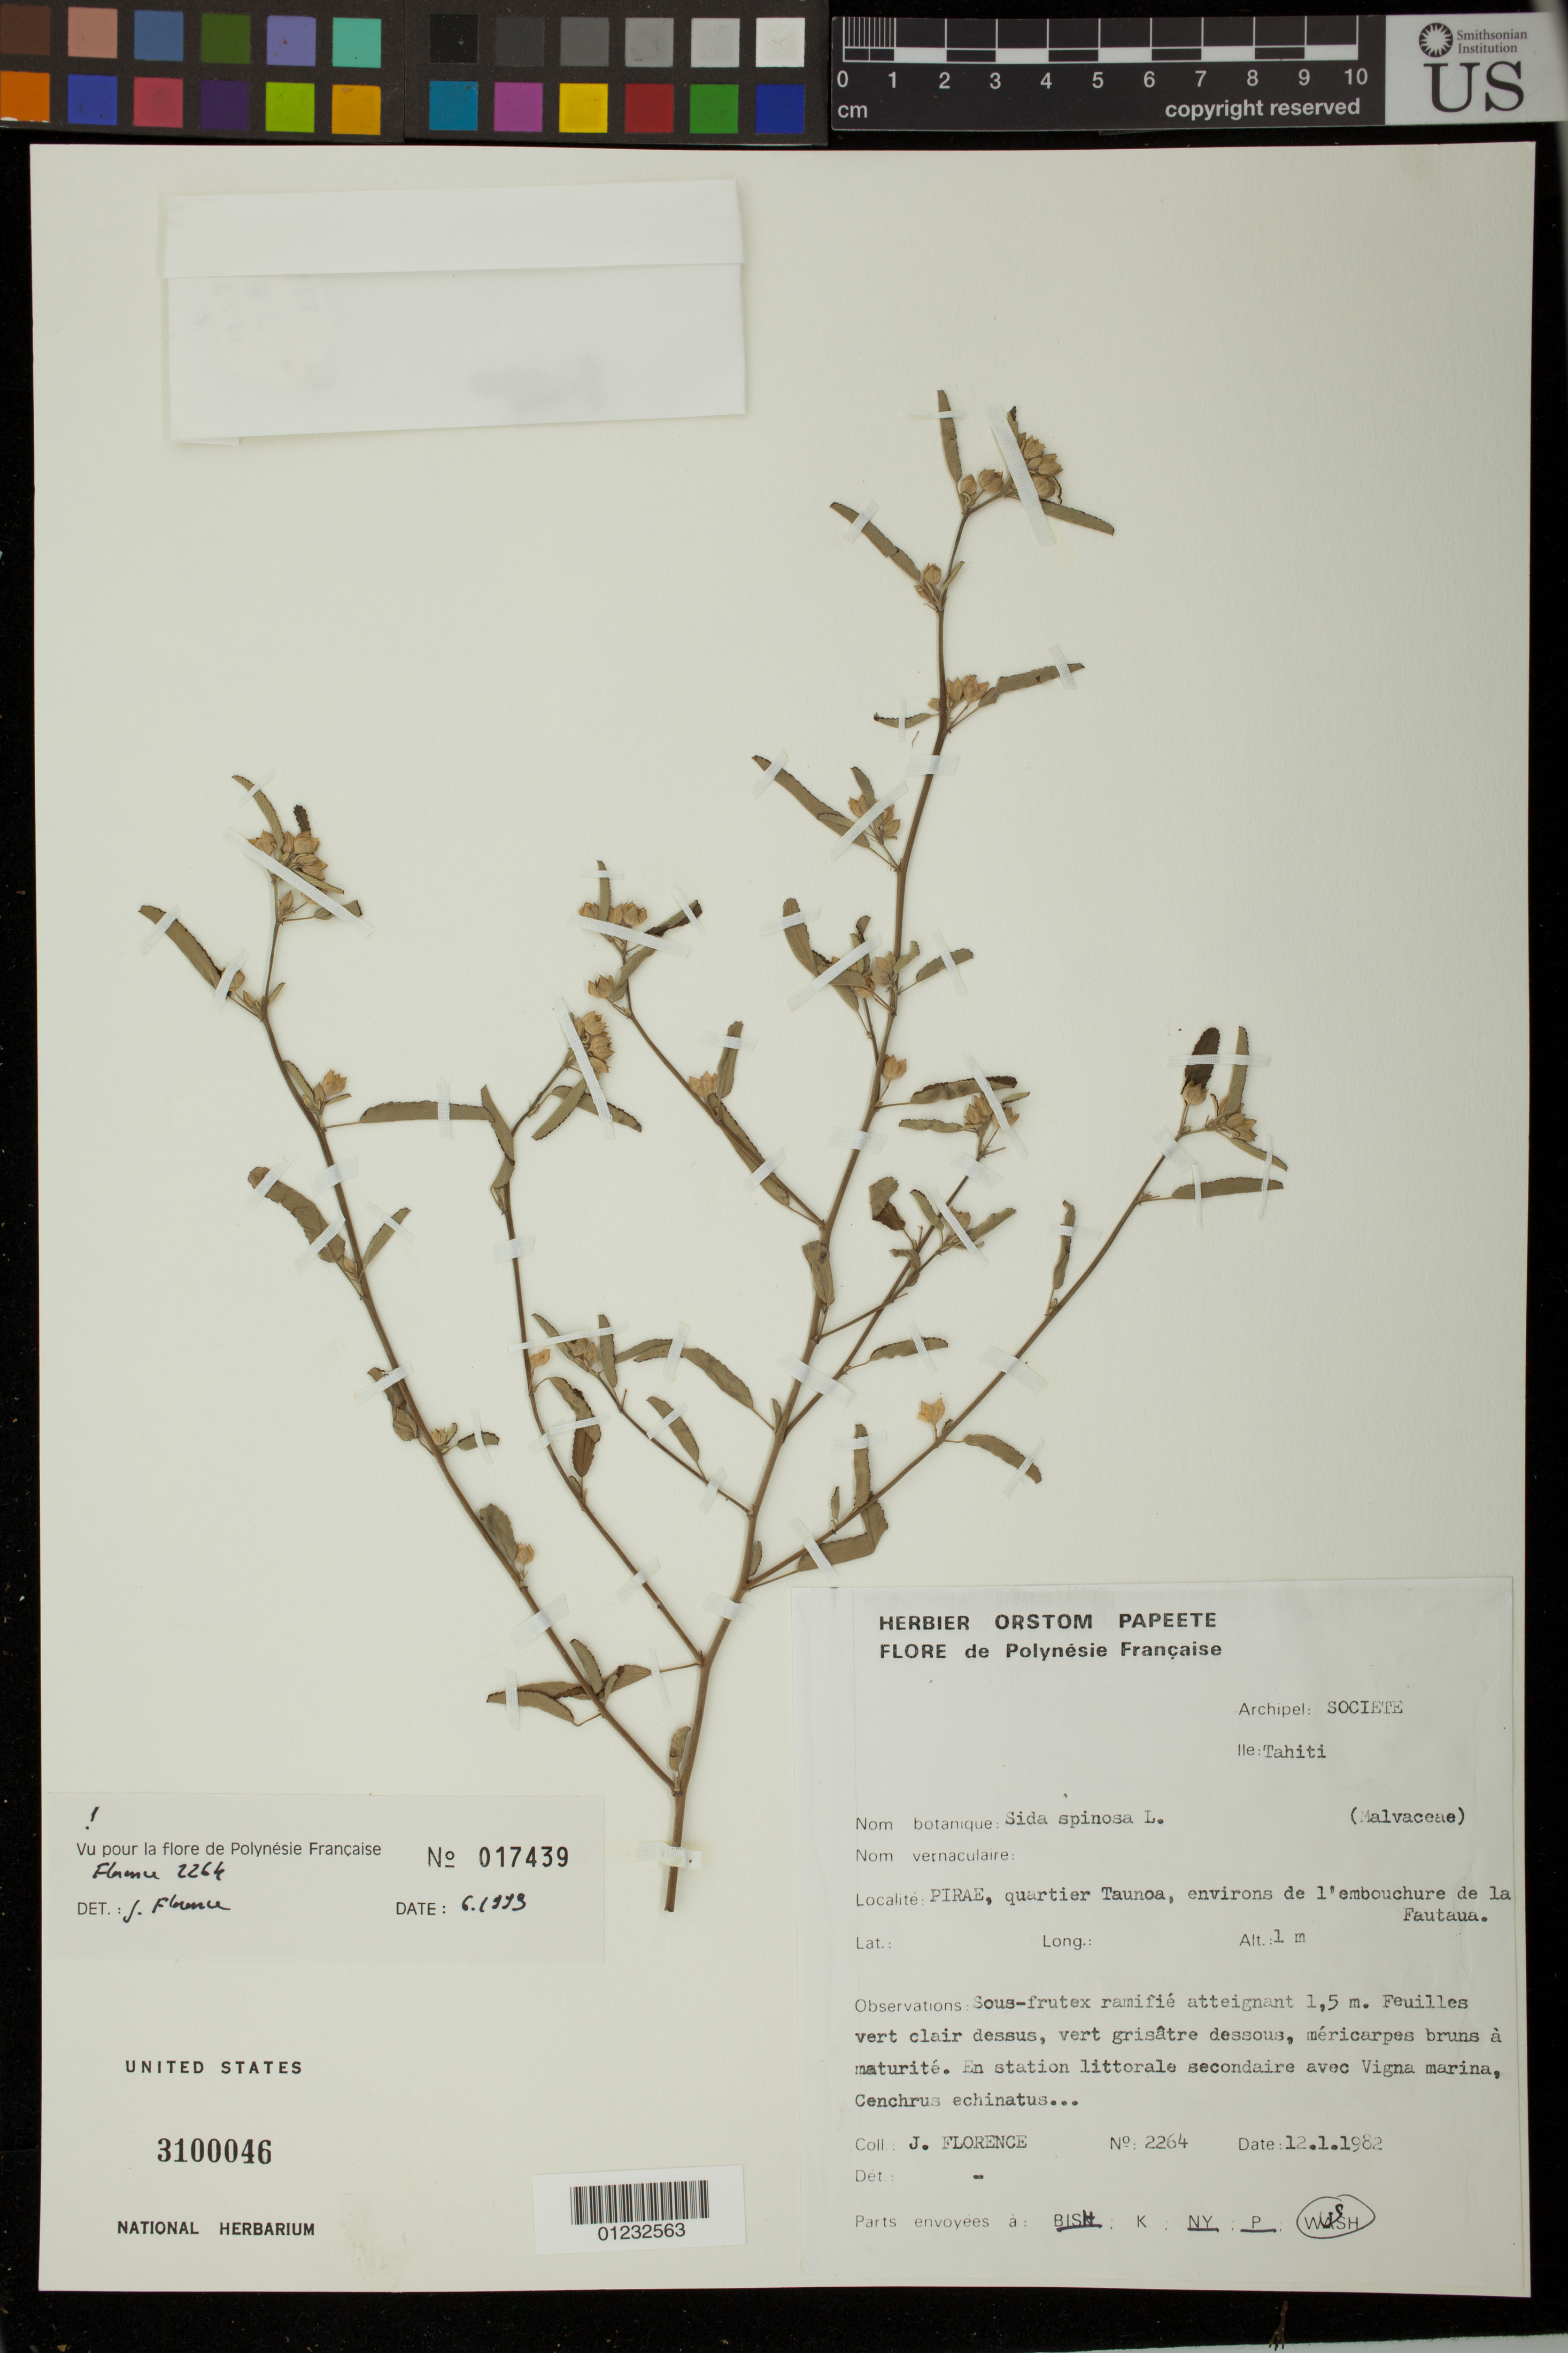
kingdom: Plantae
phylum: Tracheophyta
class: Magnoliopsida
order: Malvales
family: Malvaceae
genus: Sida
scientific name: Sida spinosa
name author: L.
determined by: Florence, J.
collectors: J. Florence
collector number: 2264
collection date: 1982-01-12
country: French Polynesia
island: Tahiti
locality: Pirae, quartier Taunoa, environs de l'embouchure de la Fautaua.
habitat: En station littorale secondaire.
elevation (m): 1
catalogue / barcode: US 3100046